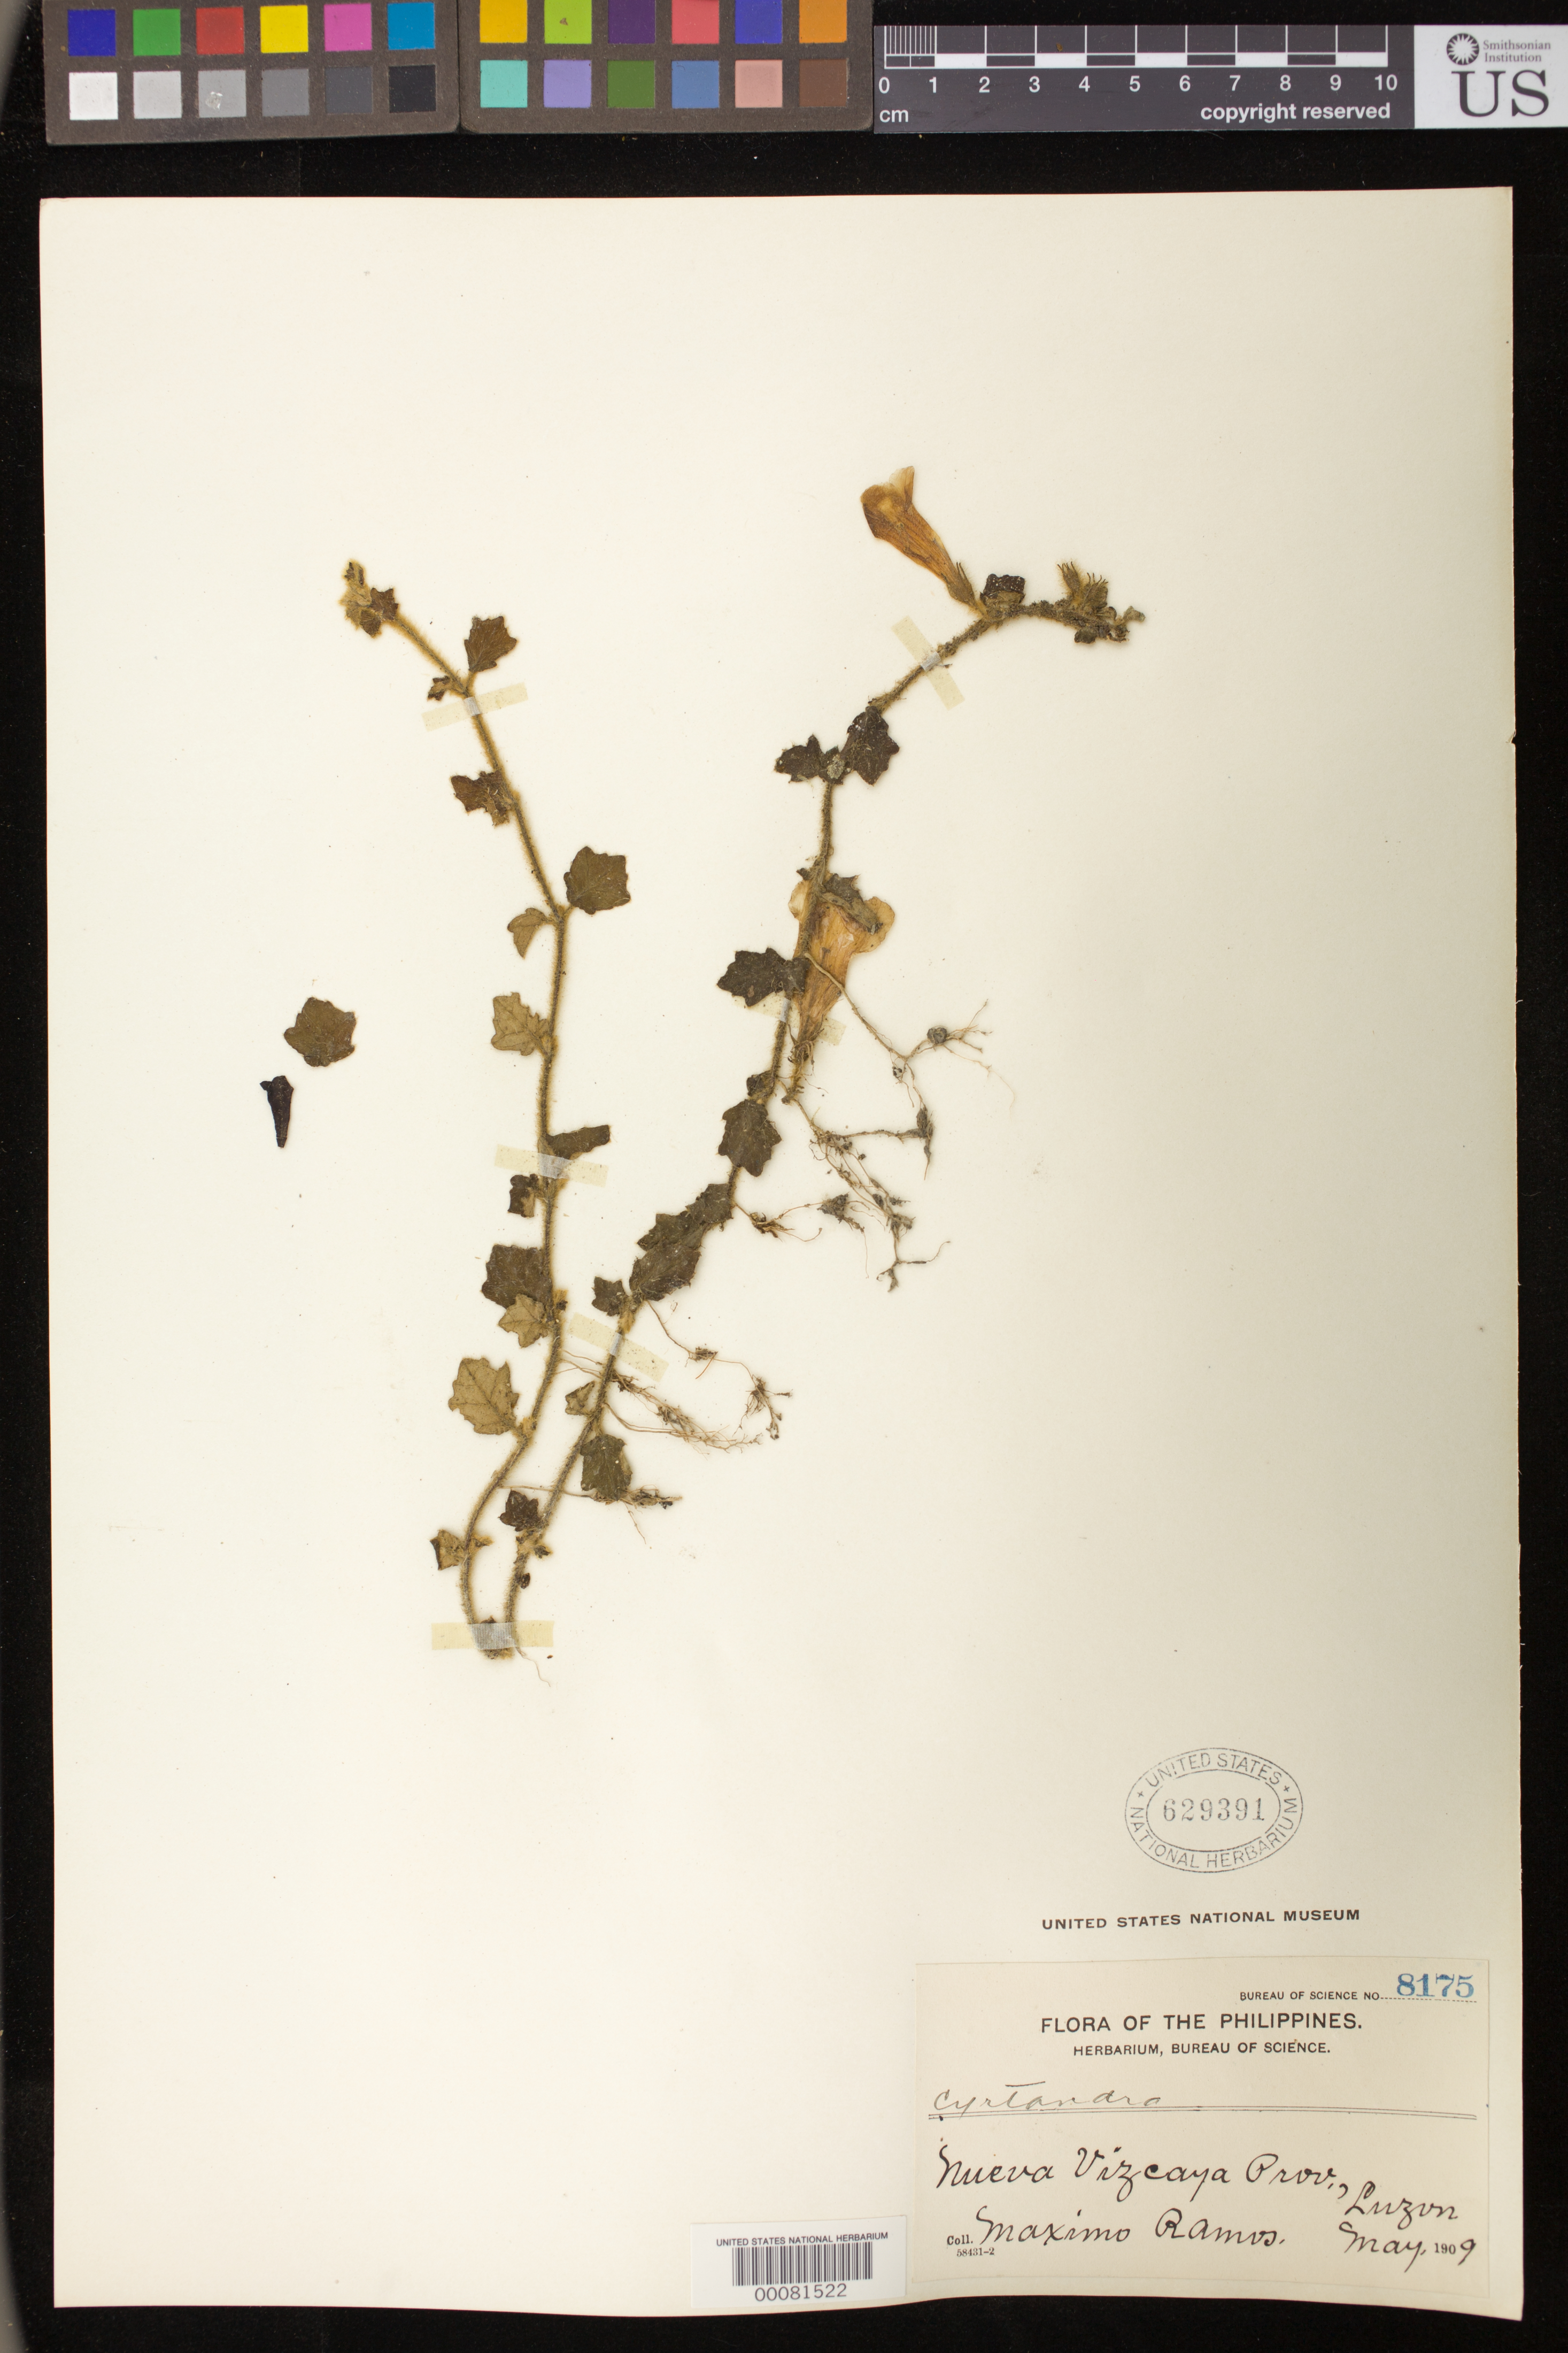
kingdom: Plantae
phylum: Tracheophyta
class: Magnoliopsida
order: Lamiales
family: Gesneriaceae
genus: Cyrtandra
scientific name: Cyrtandra sp.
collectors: M. Ramos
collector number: Bur. Sci. 8175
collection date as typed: May 1909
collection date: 1909-05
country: Philippines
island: Luzon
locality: Neuva vizcaya,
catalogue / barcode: US 629391